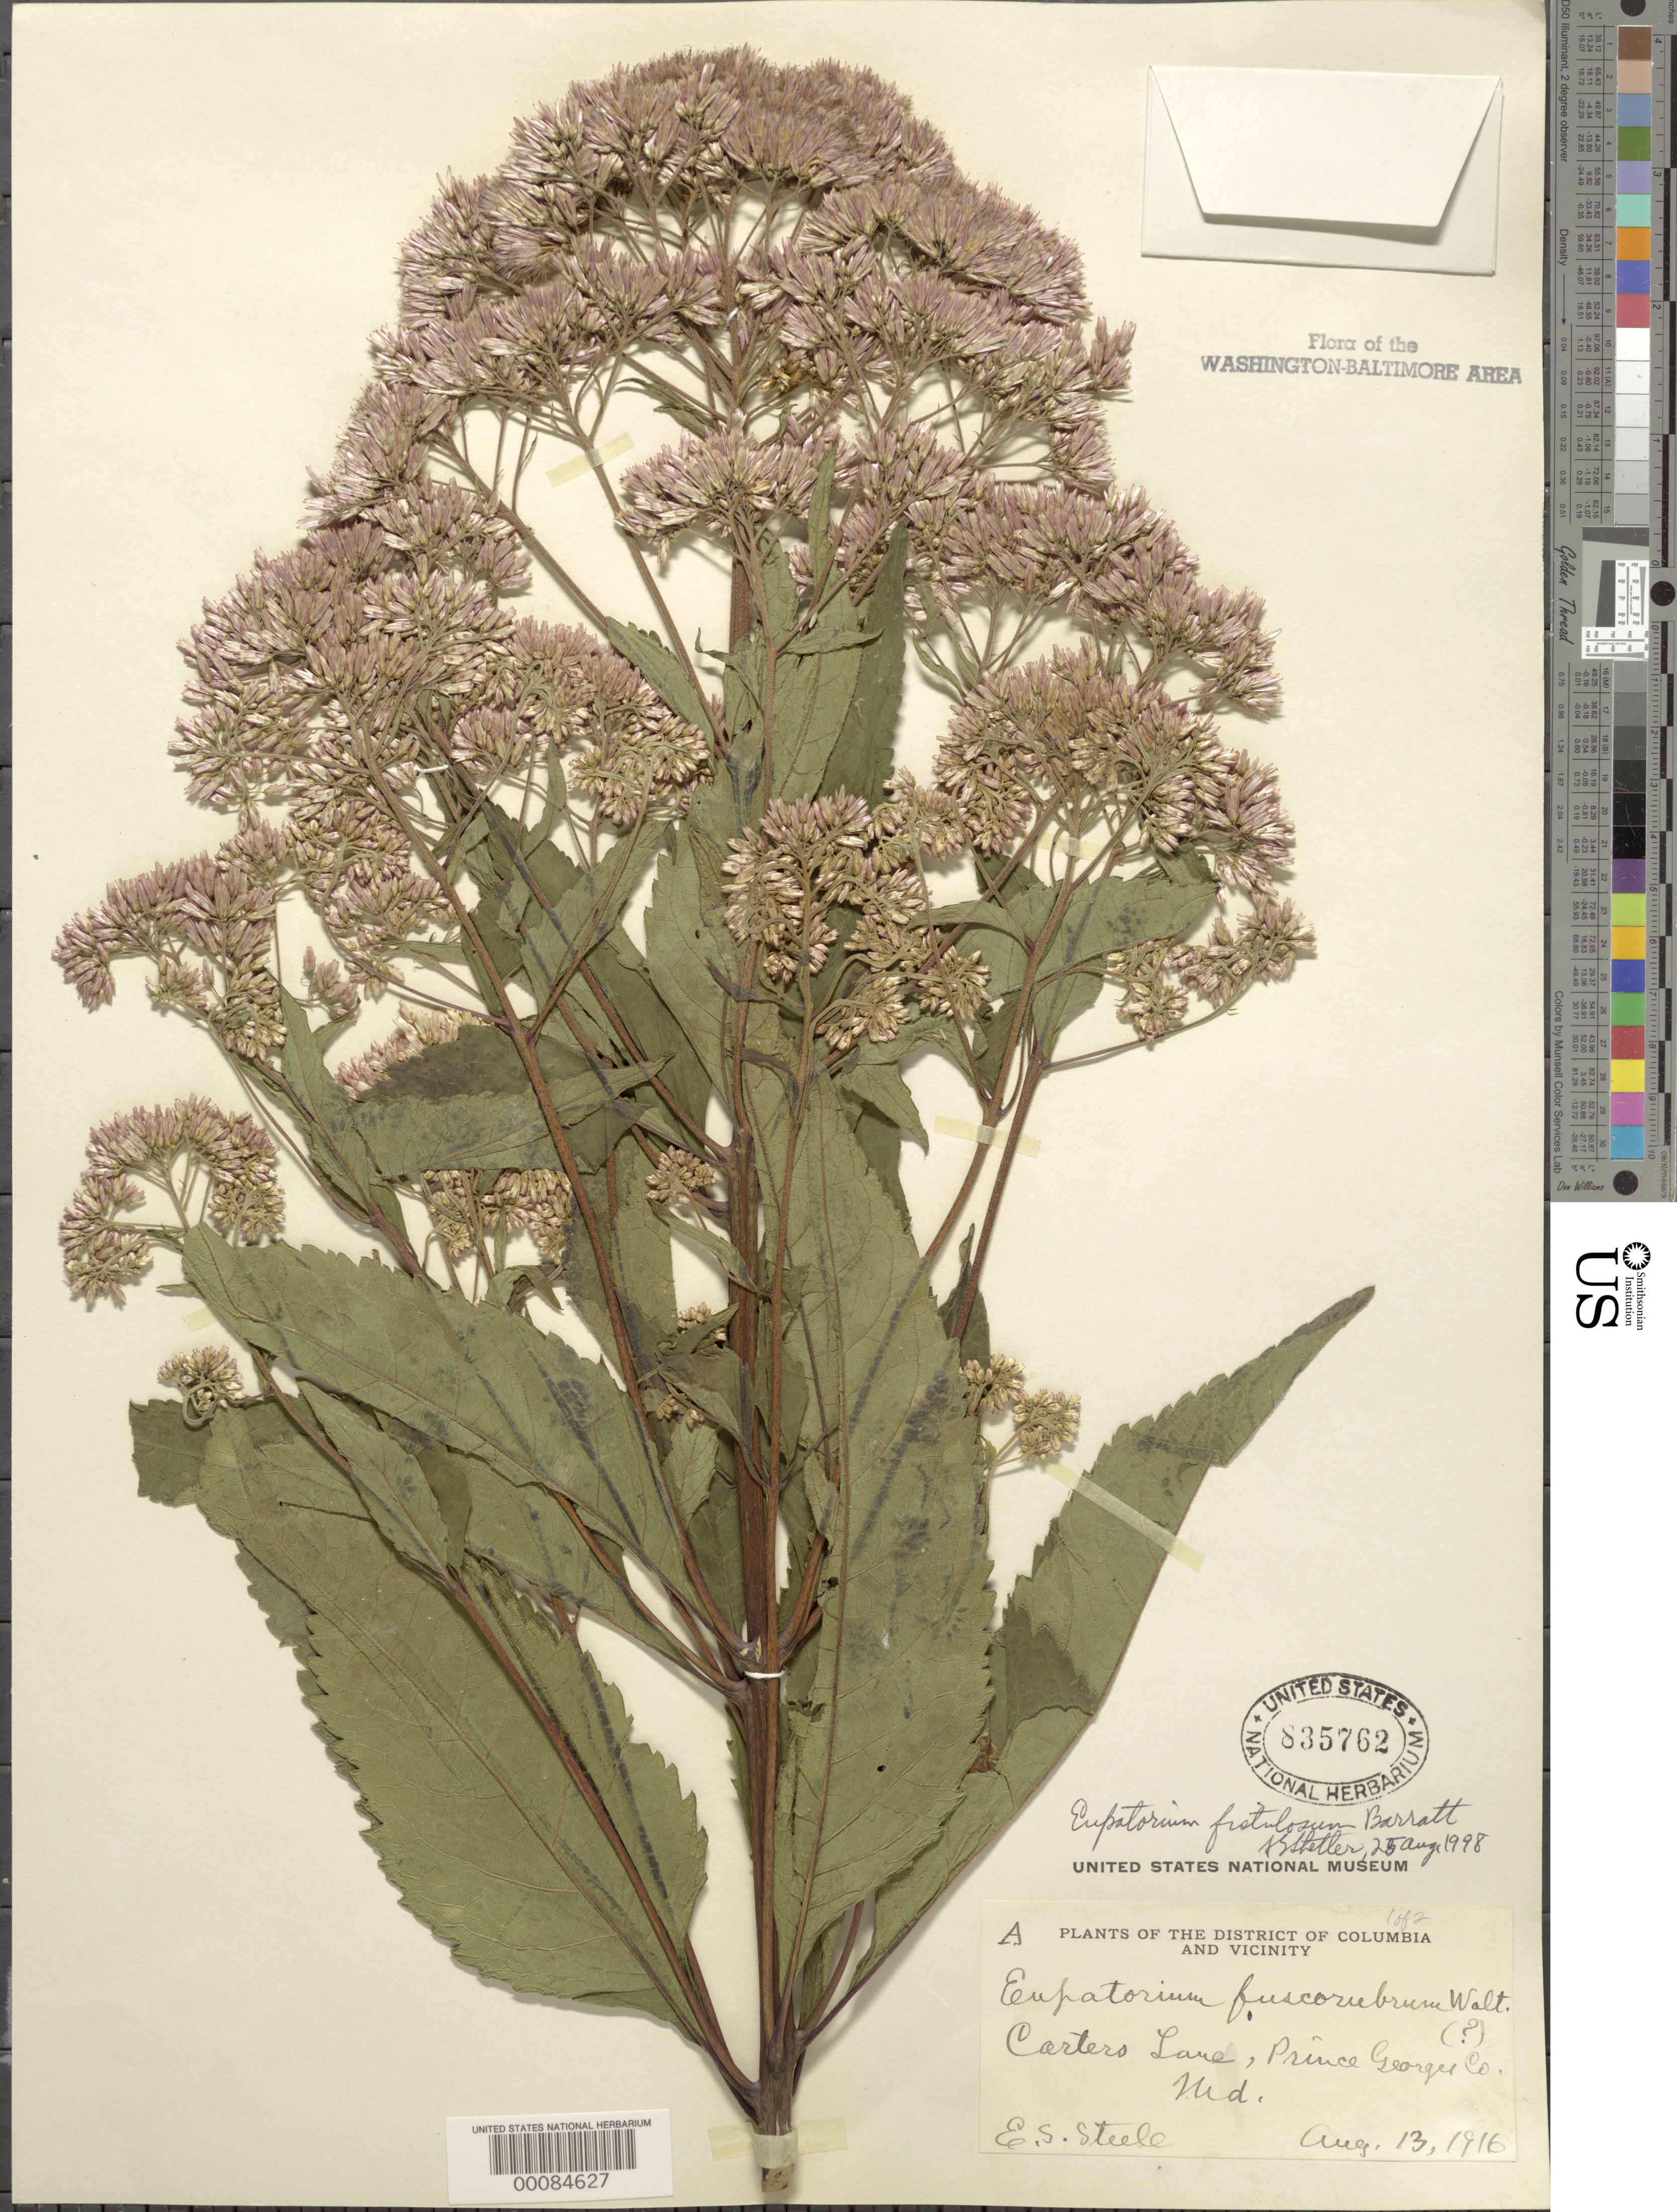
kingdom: Plantae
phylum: Tracheophyta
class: Magnoliopsida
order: Asterales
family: Asteraceae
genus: Eupatorium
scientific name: Eupatorium fistulosum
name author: Barratt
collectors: E. Steele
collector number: A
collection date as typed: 13 Aug 1896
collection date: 1896-08-13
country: United States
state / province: Maryland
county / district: Prince George's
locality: Carters Lane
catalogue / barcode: US 835762